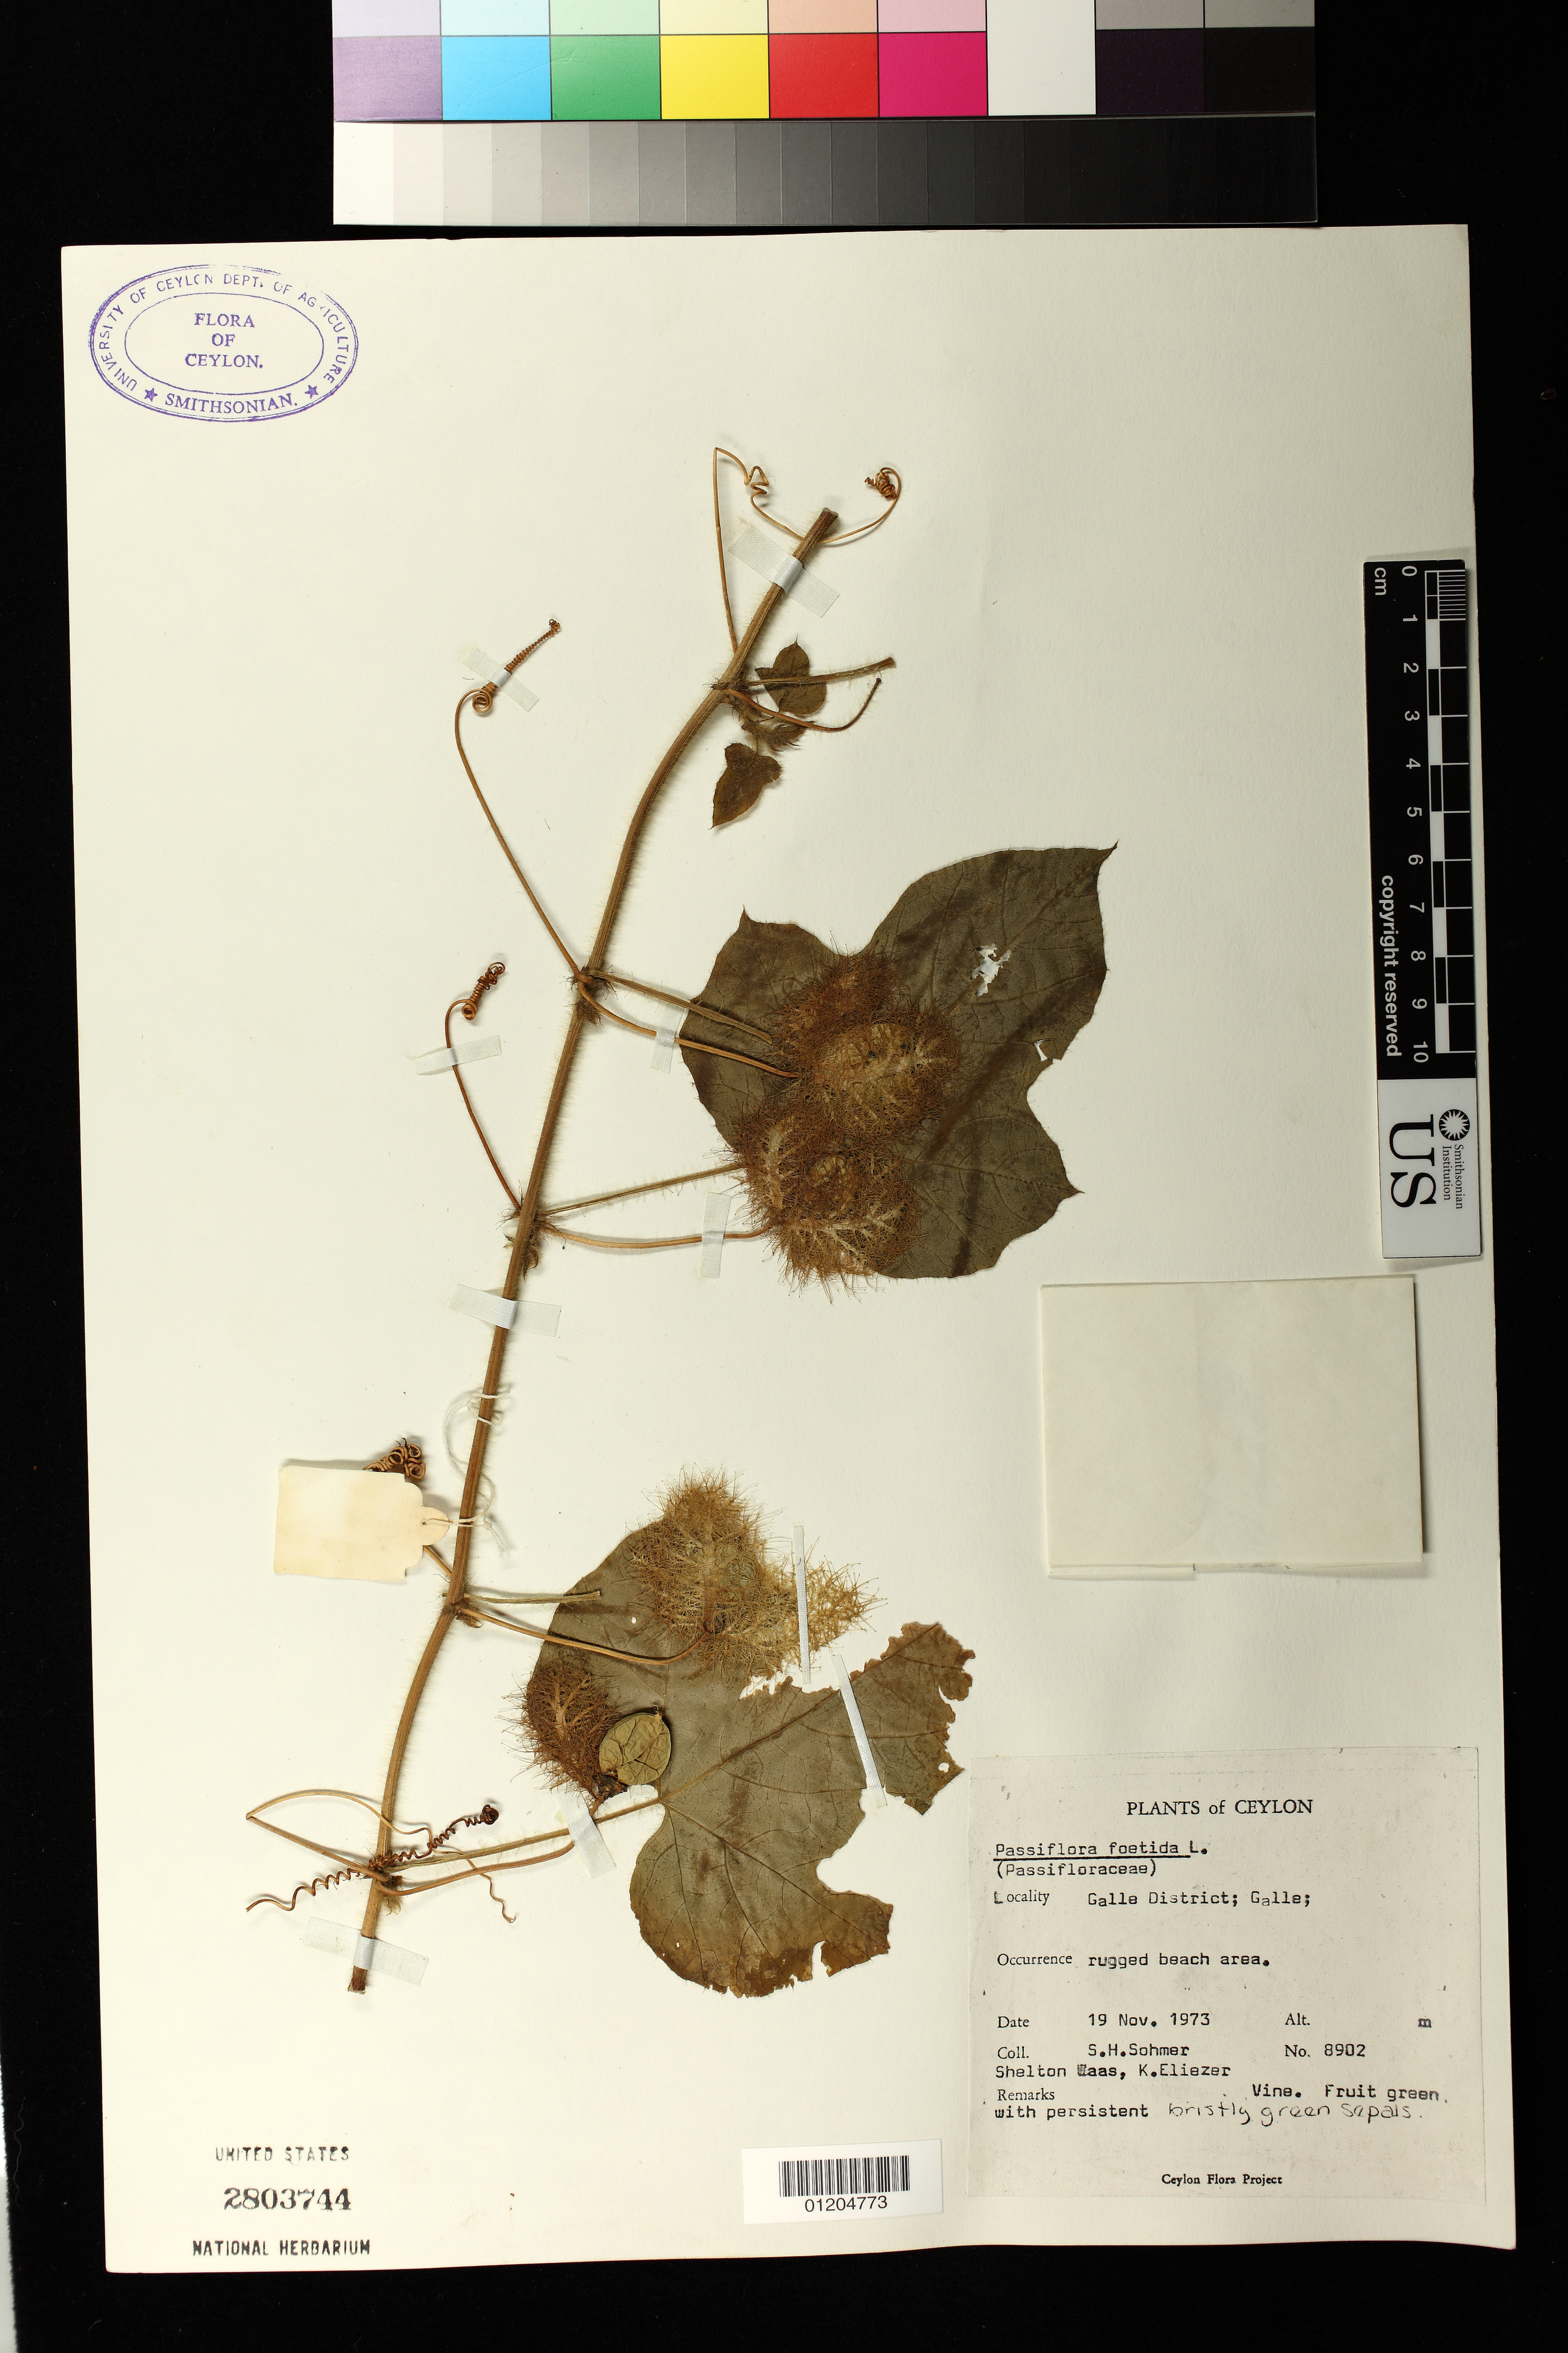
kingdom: Plantae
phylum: Tracheophyta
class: Magnoliopsida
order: Malpighiales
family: Passifloraceae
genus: Passiflora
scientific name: Passiflora foetida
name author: L.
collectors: S. H. Sohmer & S. Waas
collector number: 8902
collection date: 1973-11-19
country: Sri Lanka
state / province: Southern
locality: Galle District; Galle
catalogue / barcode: US 2803744